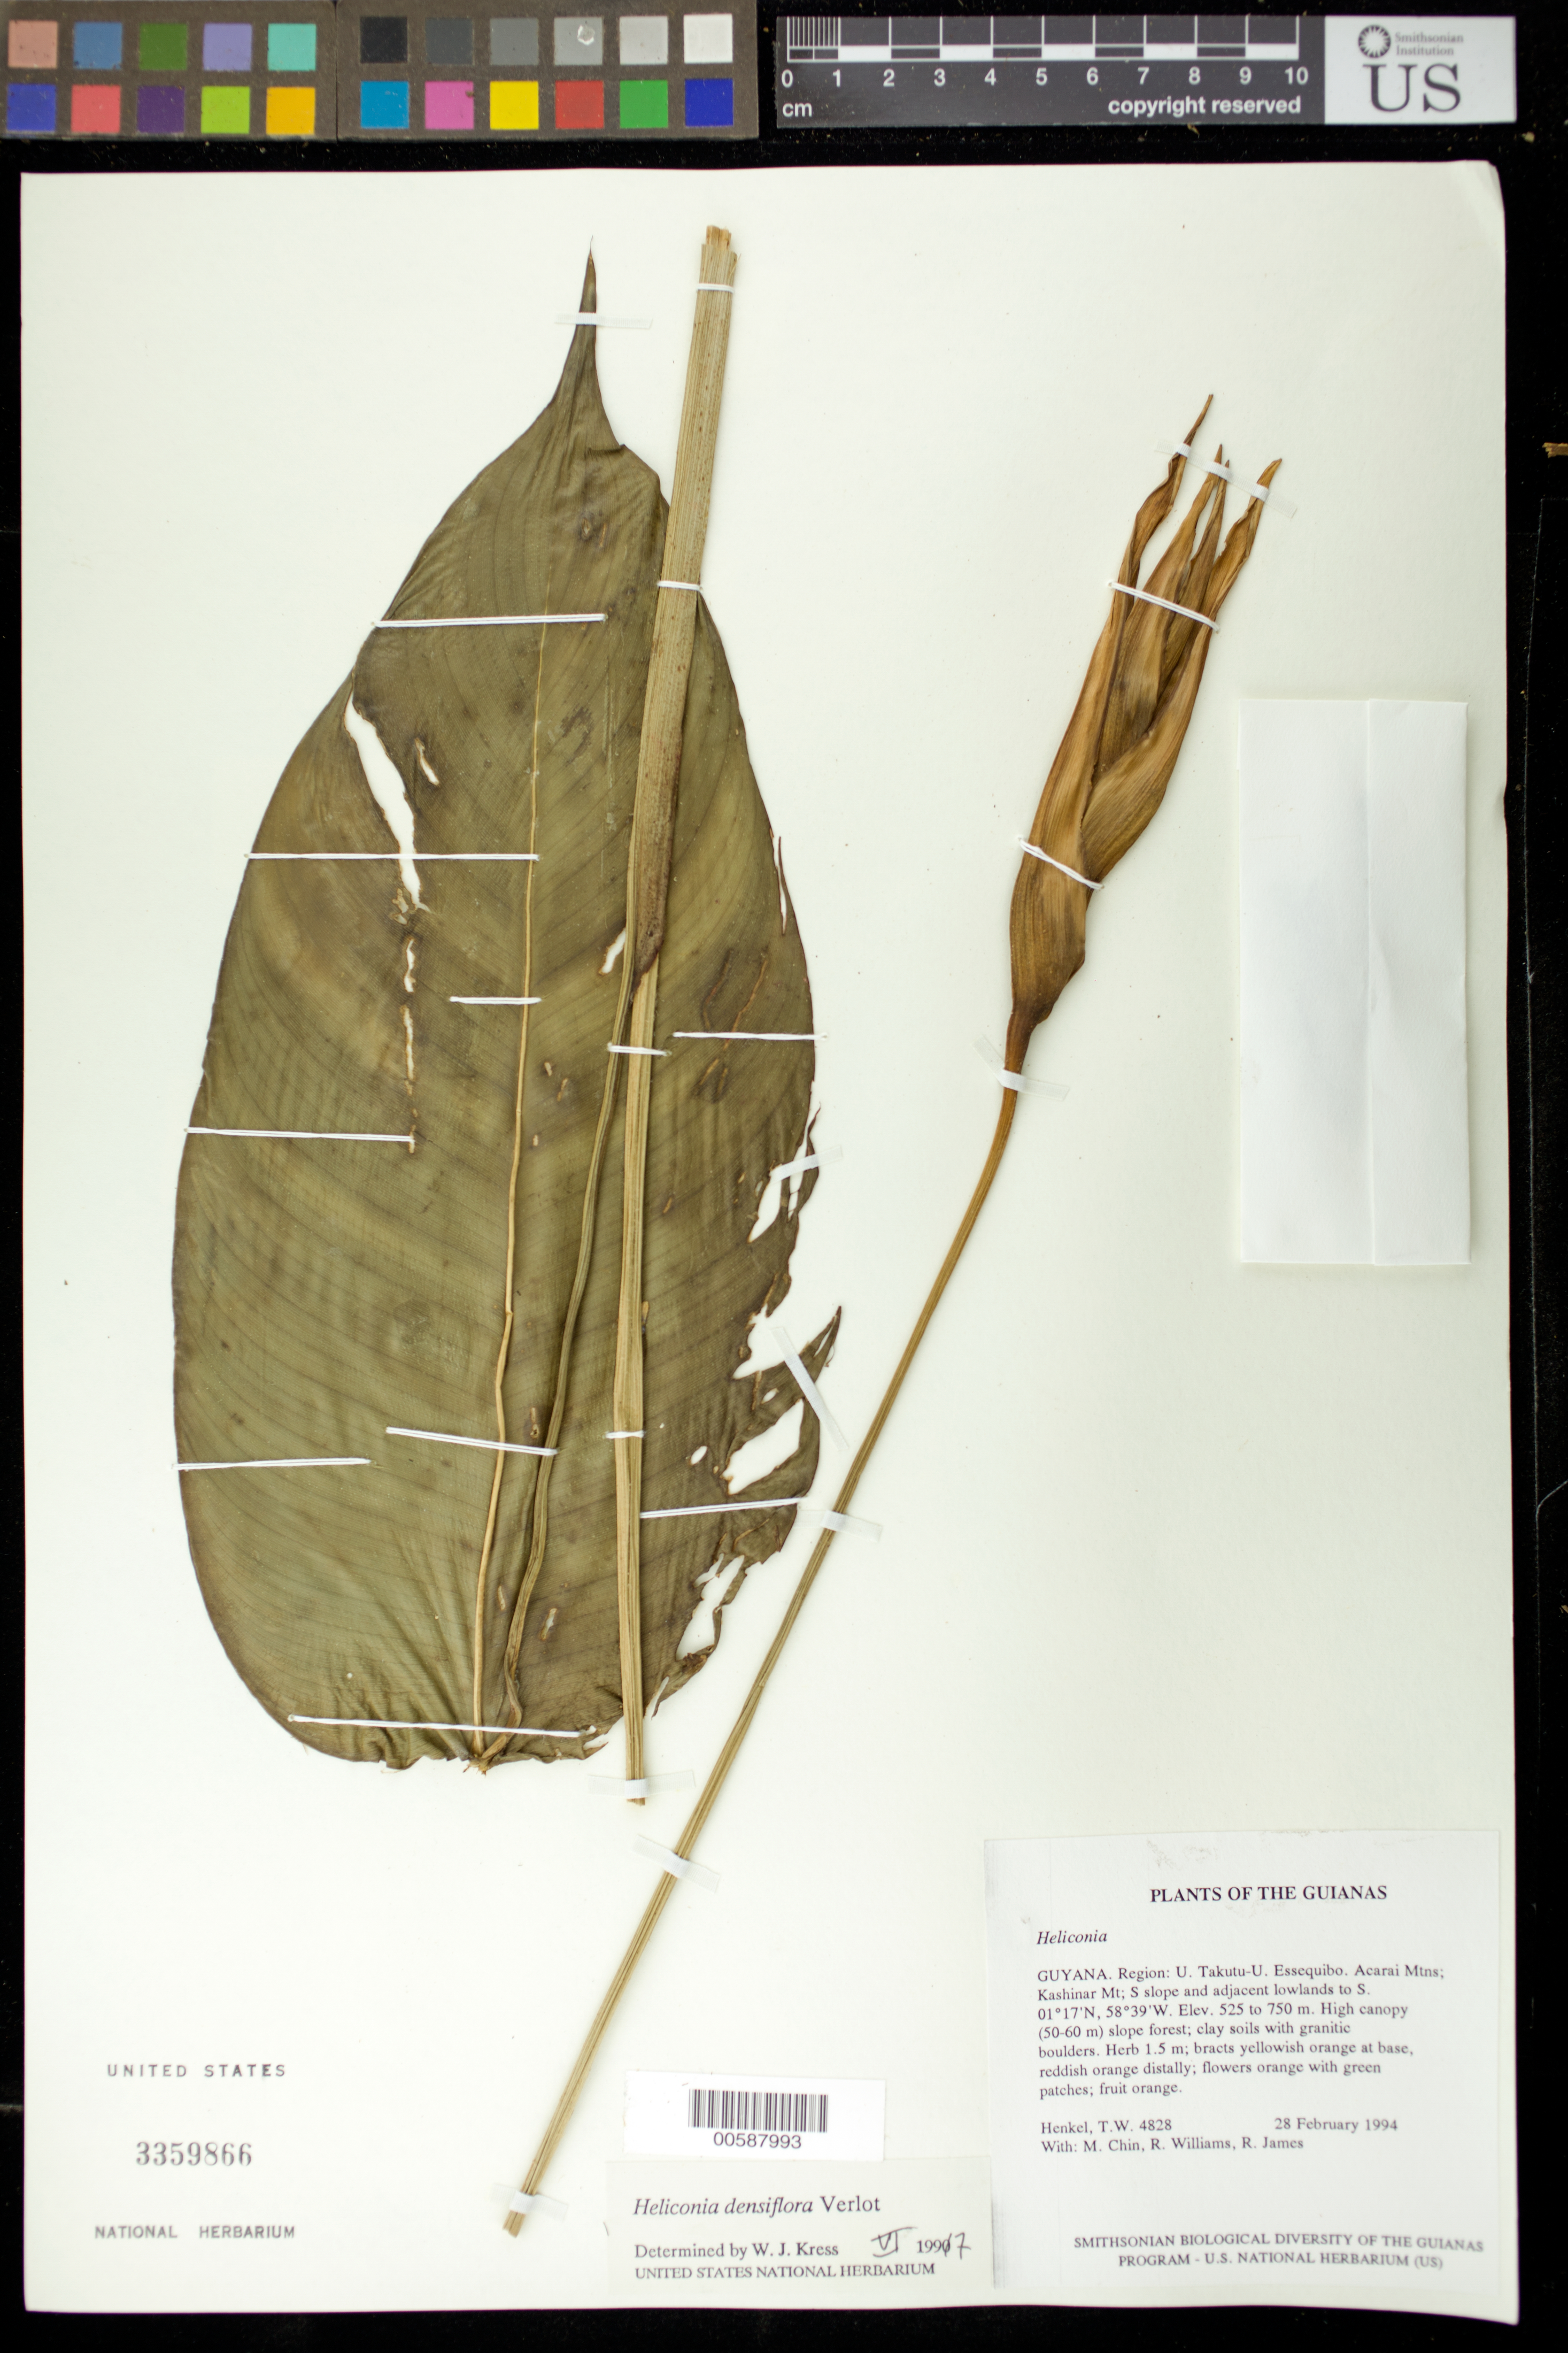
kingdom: Plantae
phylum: Tracheophyta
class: Liliopsida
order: Zingiberales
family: Heliconiaceae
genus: Heliconia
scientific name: Heliconia densiflora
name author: B. Verl.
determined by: Kress, W. J., (US), Smithsonian Institution - National Museum of Natural History (UNITED STATES)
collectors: T. Henkel, M. Chin, R. Williams & R. James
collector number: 4828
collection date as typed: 28 February 1994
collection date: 1994-02-28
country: Guyana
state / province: U. Takutu-U. Essequibo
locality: Acarai Mts; Kashinar Mt; S slope and adjacent lowlands to S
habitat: High canopy (50-60 m) slope forest; clay soils with granitic boulders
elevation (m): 525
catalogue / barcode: US 3359866